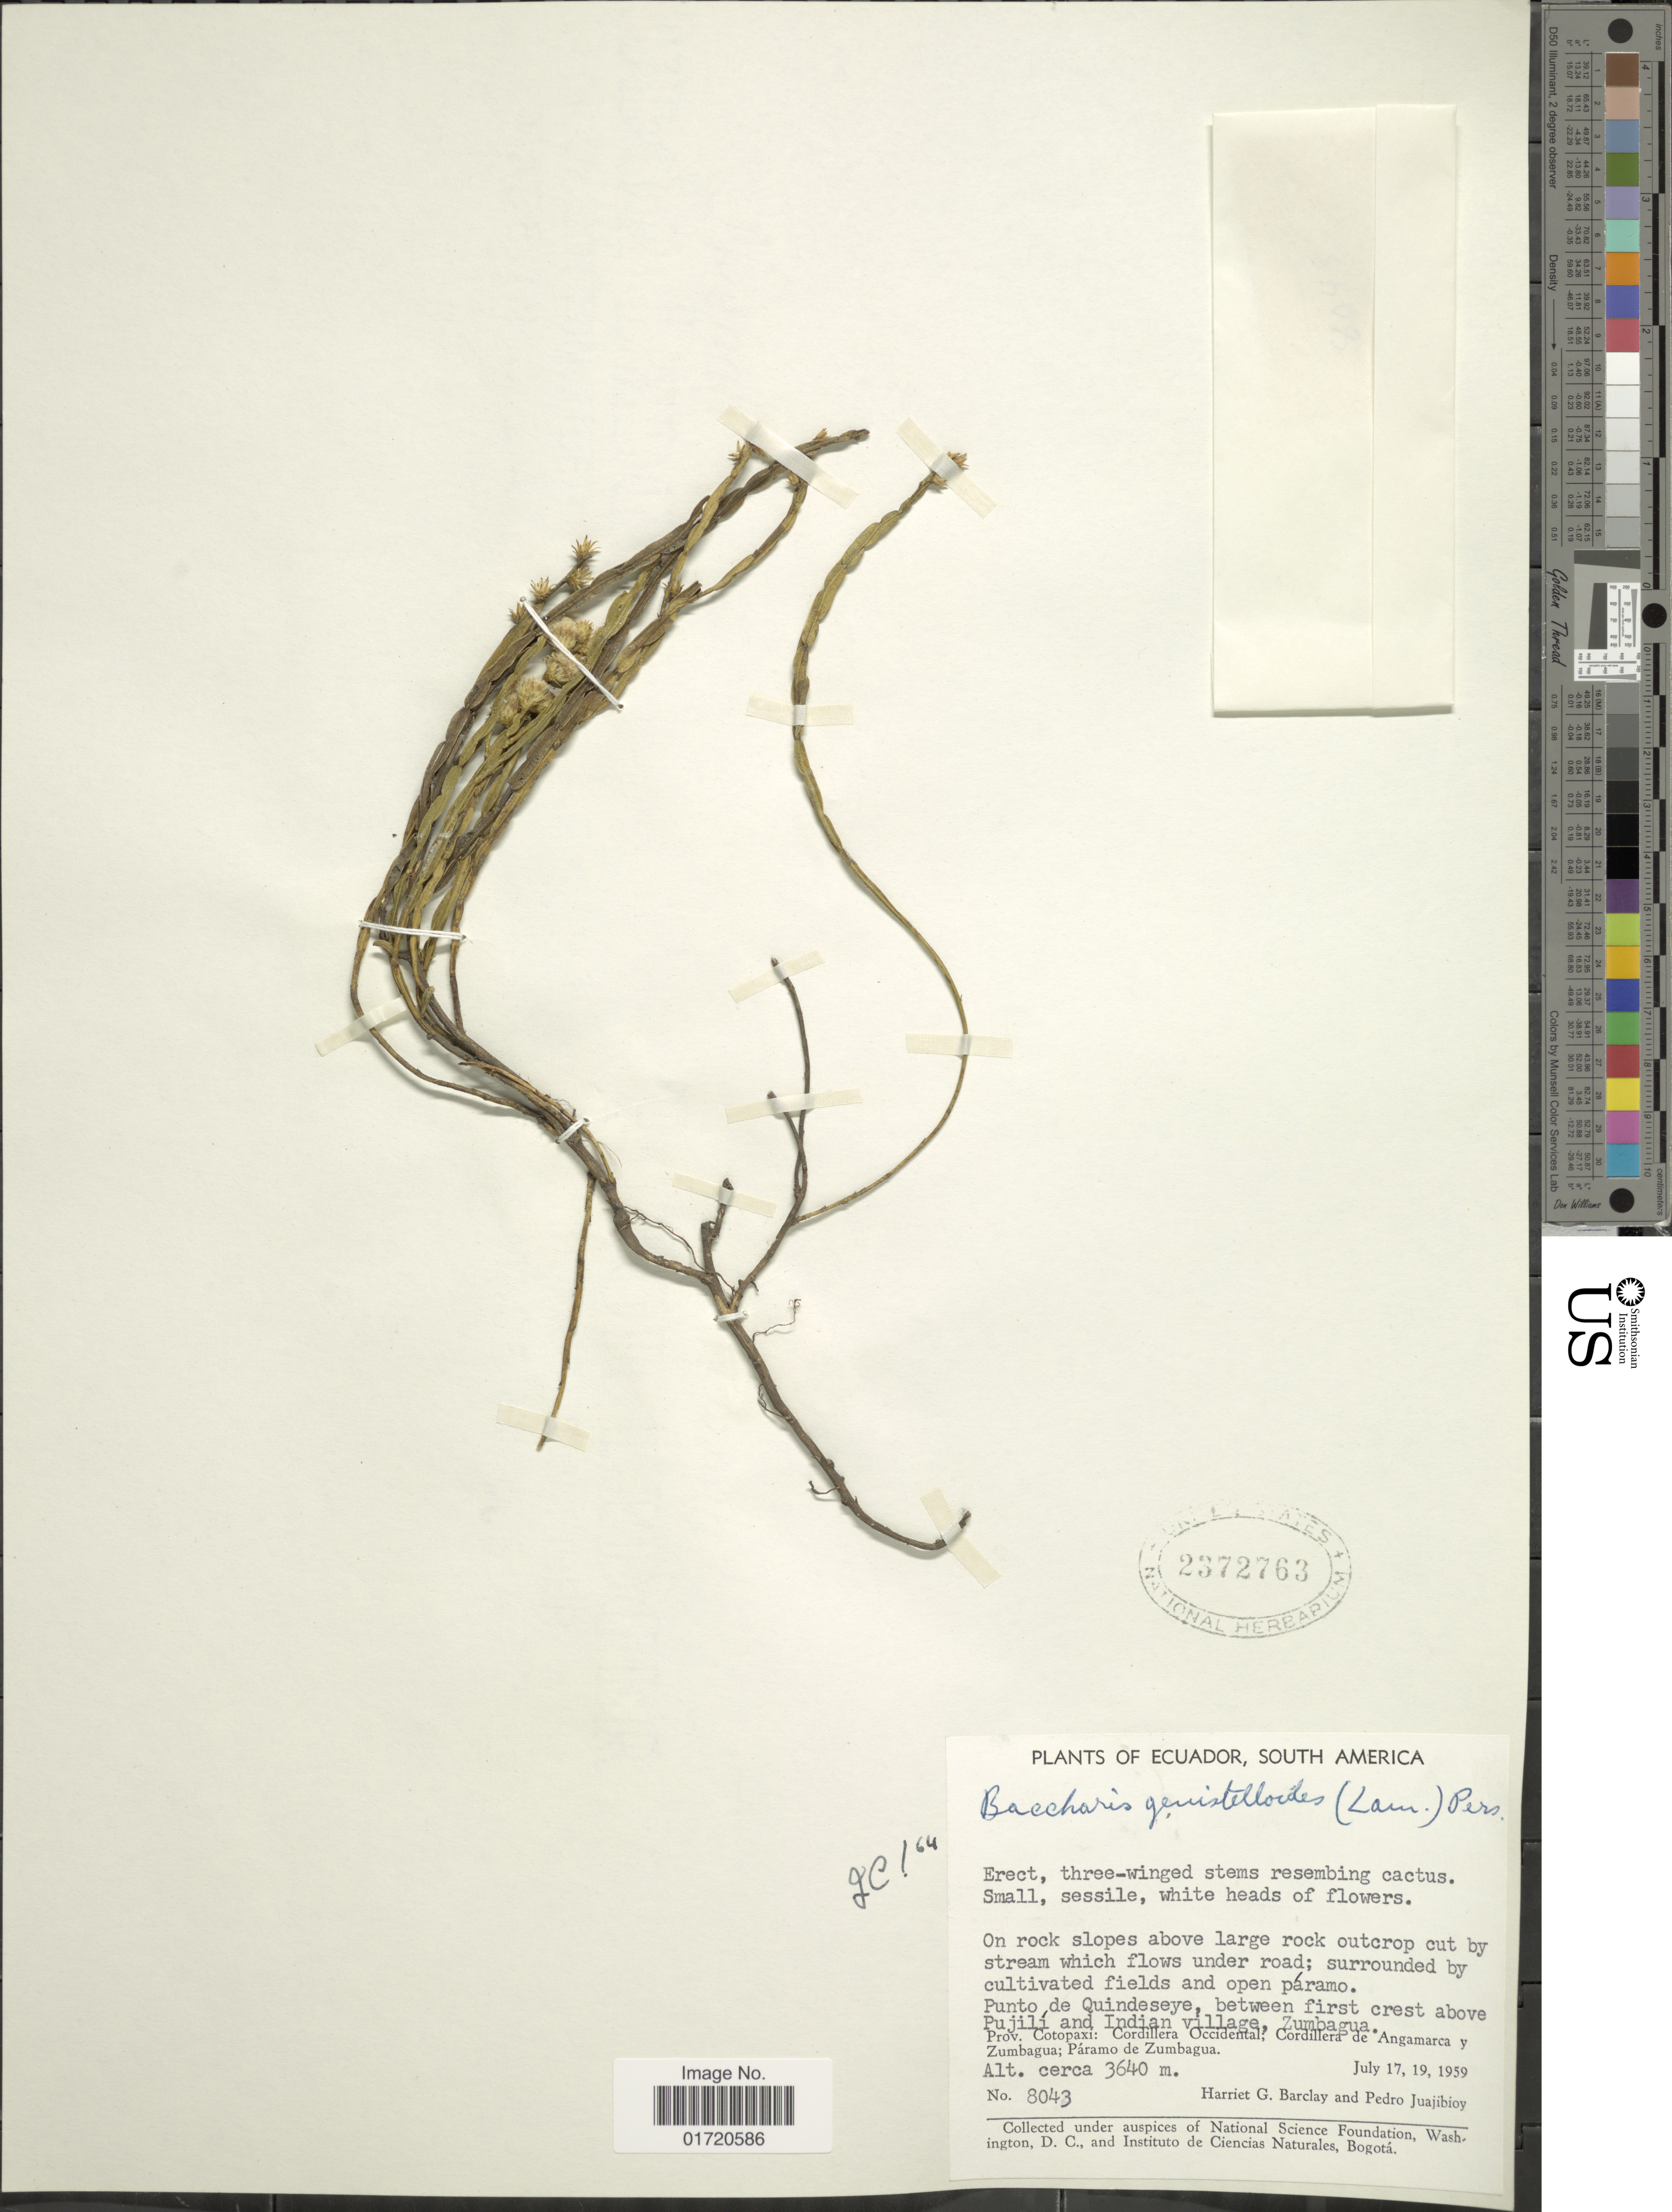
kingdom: Plantae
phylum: Tracheophyta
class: Magnoliopsida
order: Asterales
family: Asteraceae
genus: Baccharis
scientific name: Baccharis genistelloides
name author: (Lam.) Pers.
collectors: H. G. Barclay & P. Juajibioy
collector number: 8043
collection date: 1959-07-17/1959-07-19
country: Ecuador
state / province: Cotopaxi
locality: Surrounded by cultuvated dileds and ope páramo. Punto de Quindeseye, ebtween first crest above Pujilí and Indian village, Zumbagua. Cordillera Occidental, Cordillera de Angamarca y Zumbagua; Páramo de Zumbagua.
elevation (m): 3640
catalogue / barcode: US 2372763